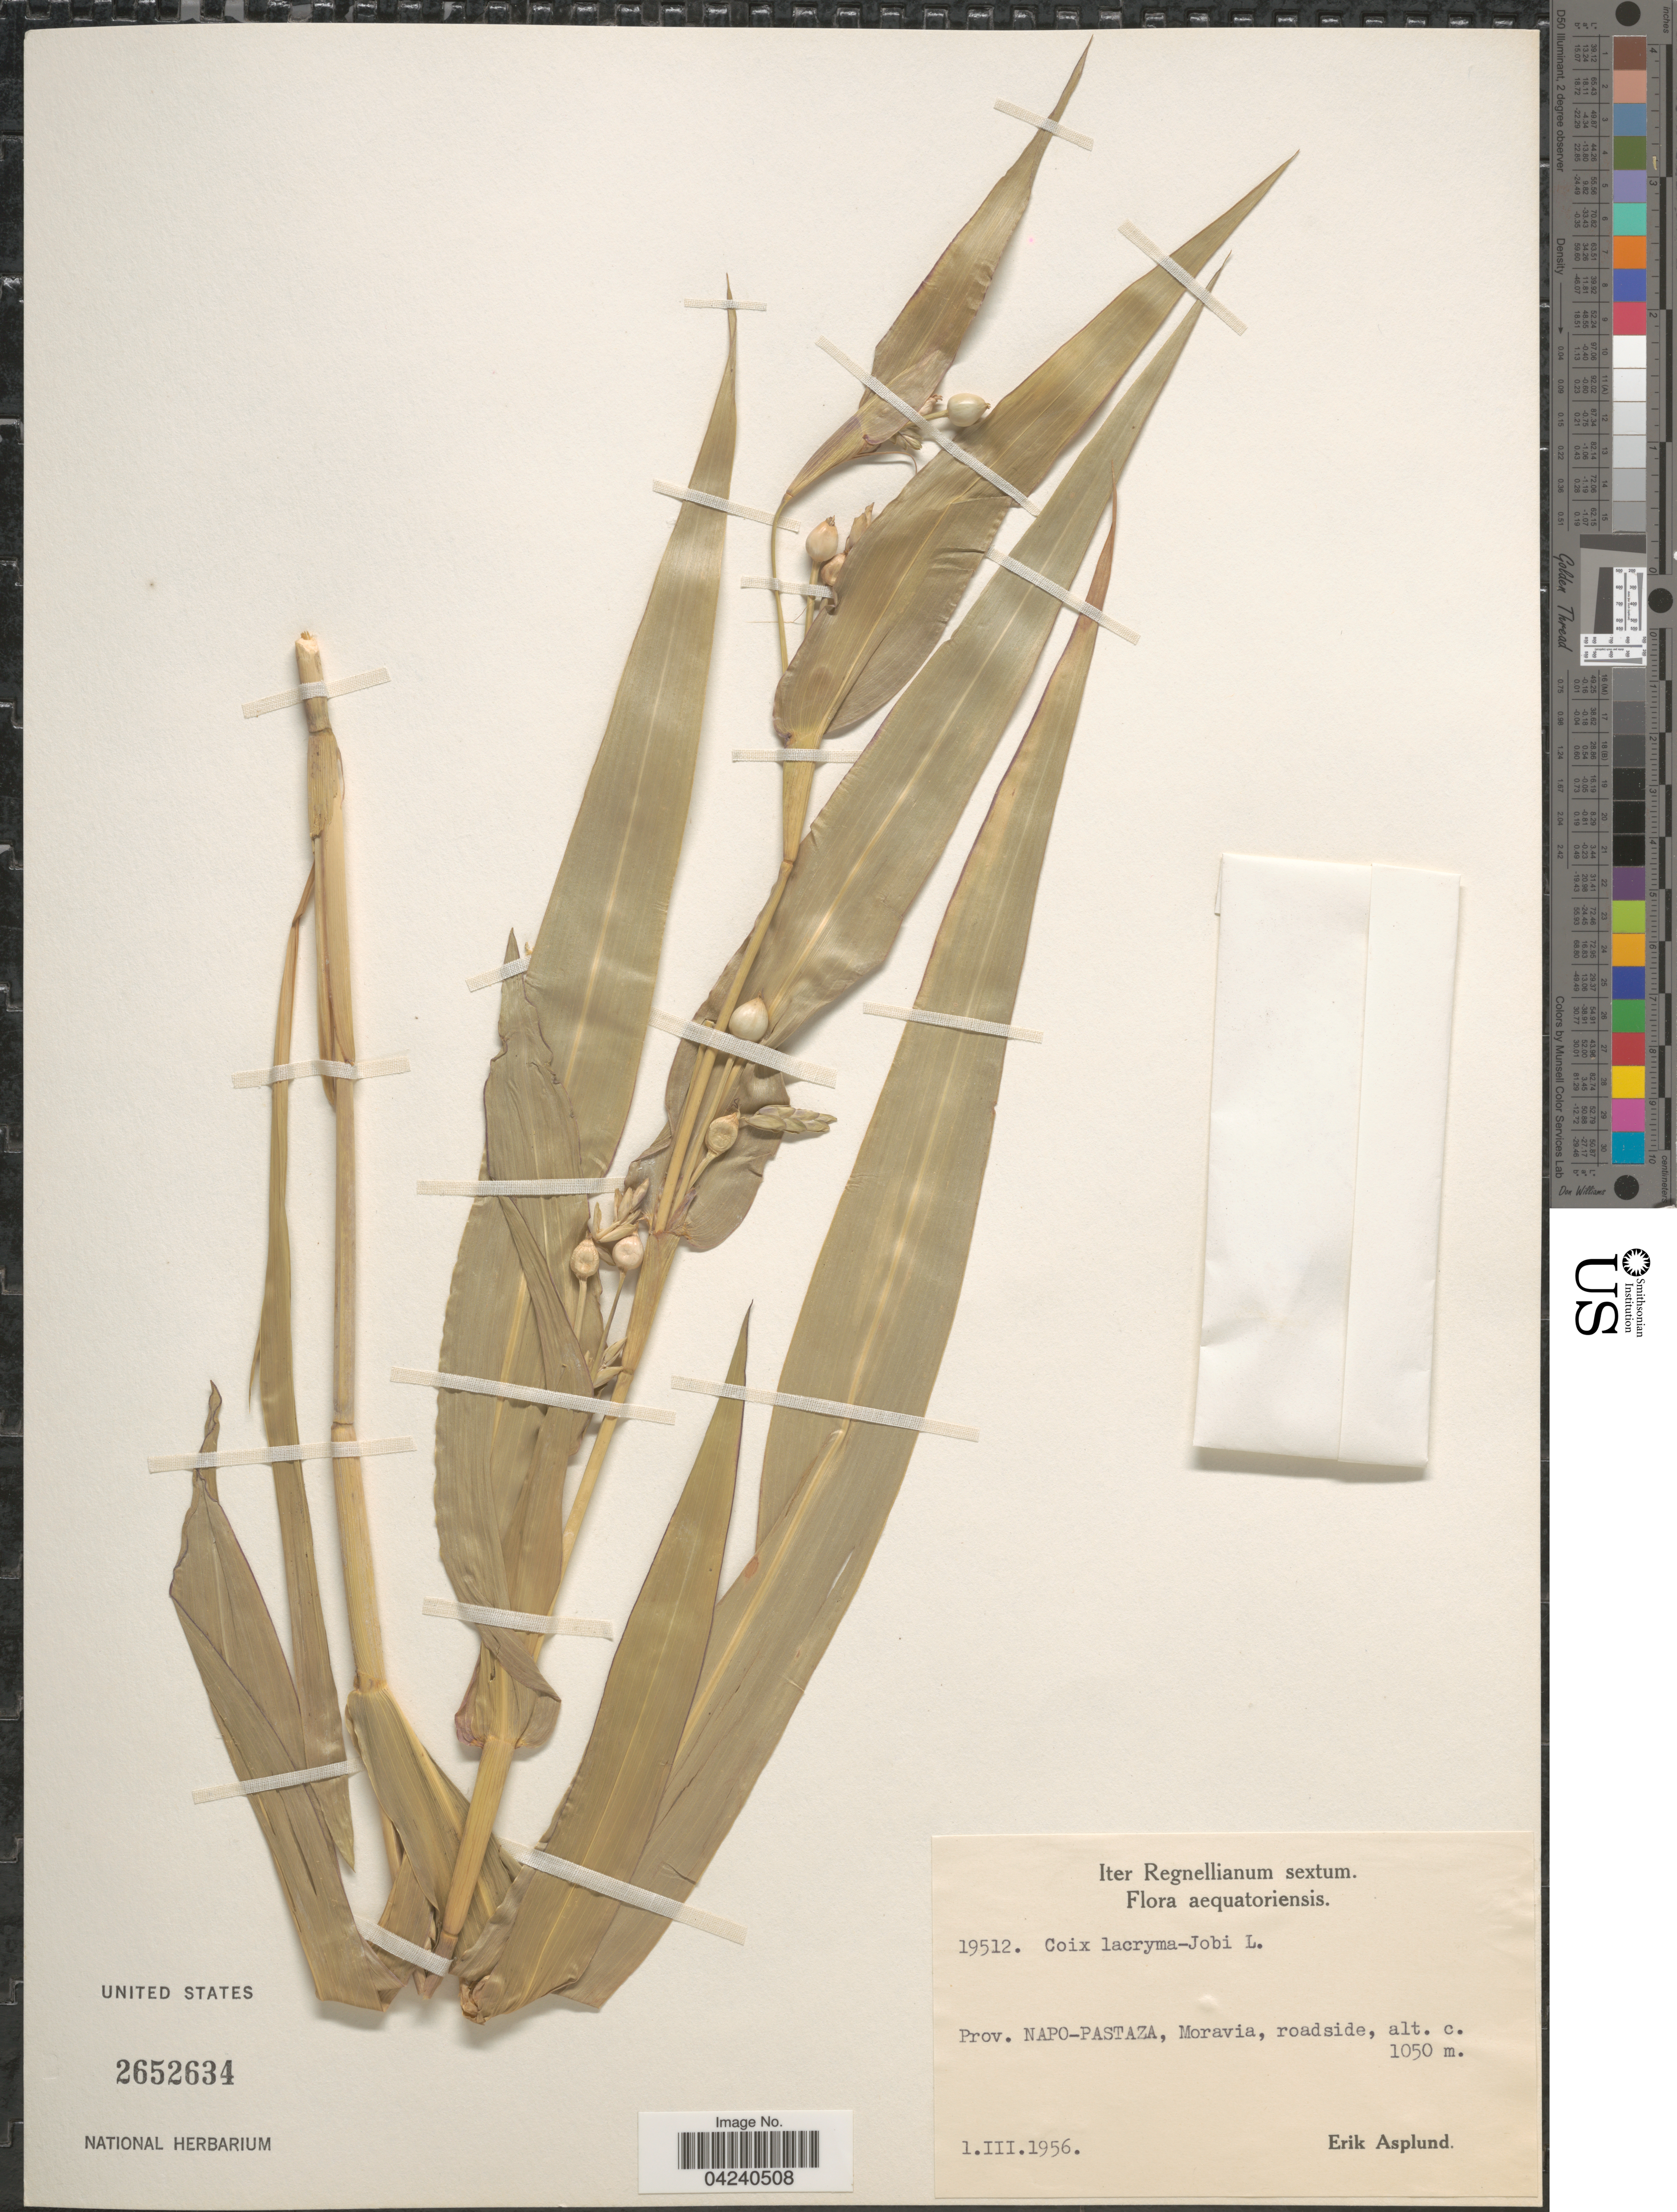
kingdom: Plantae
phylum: Tracheophyta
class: Liliopsida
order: Poales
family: Poaceae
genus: Coix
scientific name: Coix lacryma-jobi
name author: L.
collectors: E. Asplund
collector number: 19512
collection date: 1956-03-01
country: Ecuador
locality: Iter Regnellianum sextum. Prov. Napo-Pastaza, Moravia, roadside.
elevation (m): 1050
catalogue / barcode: US 2652634